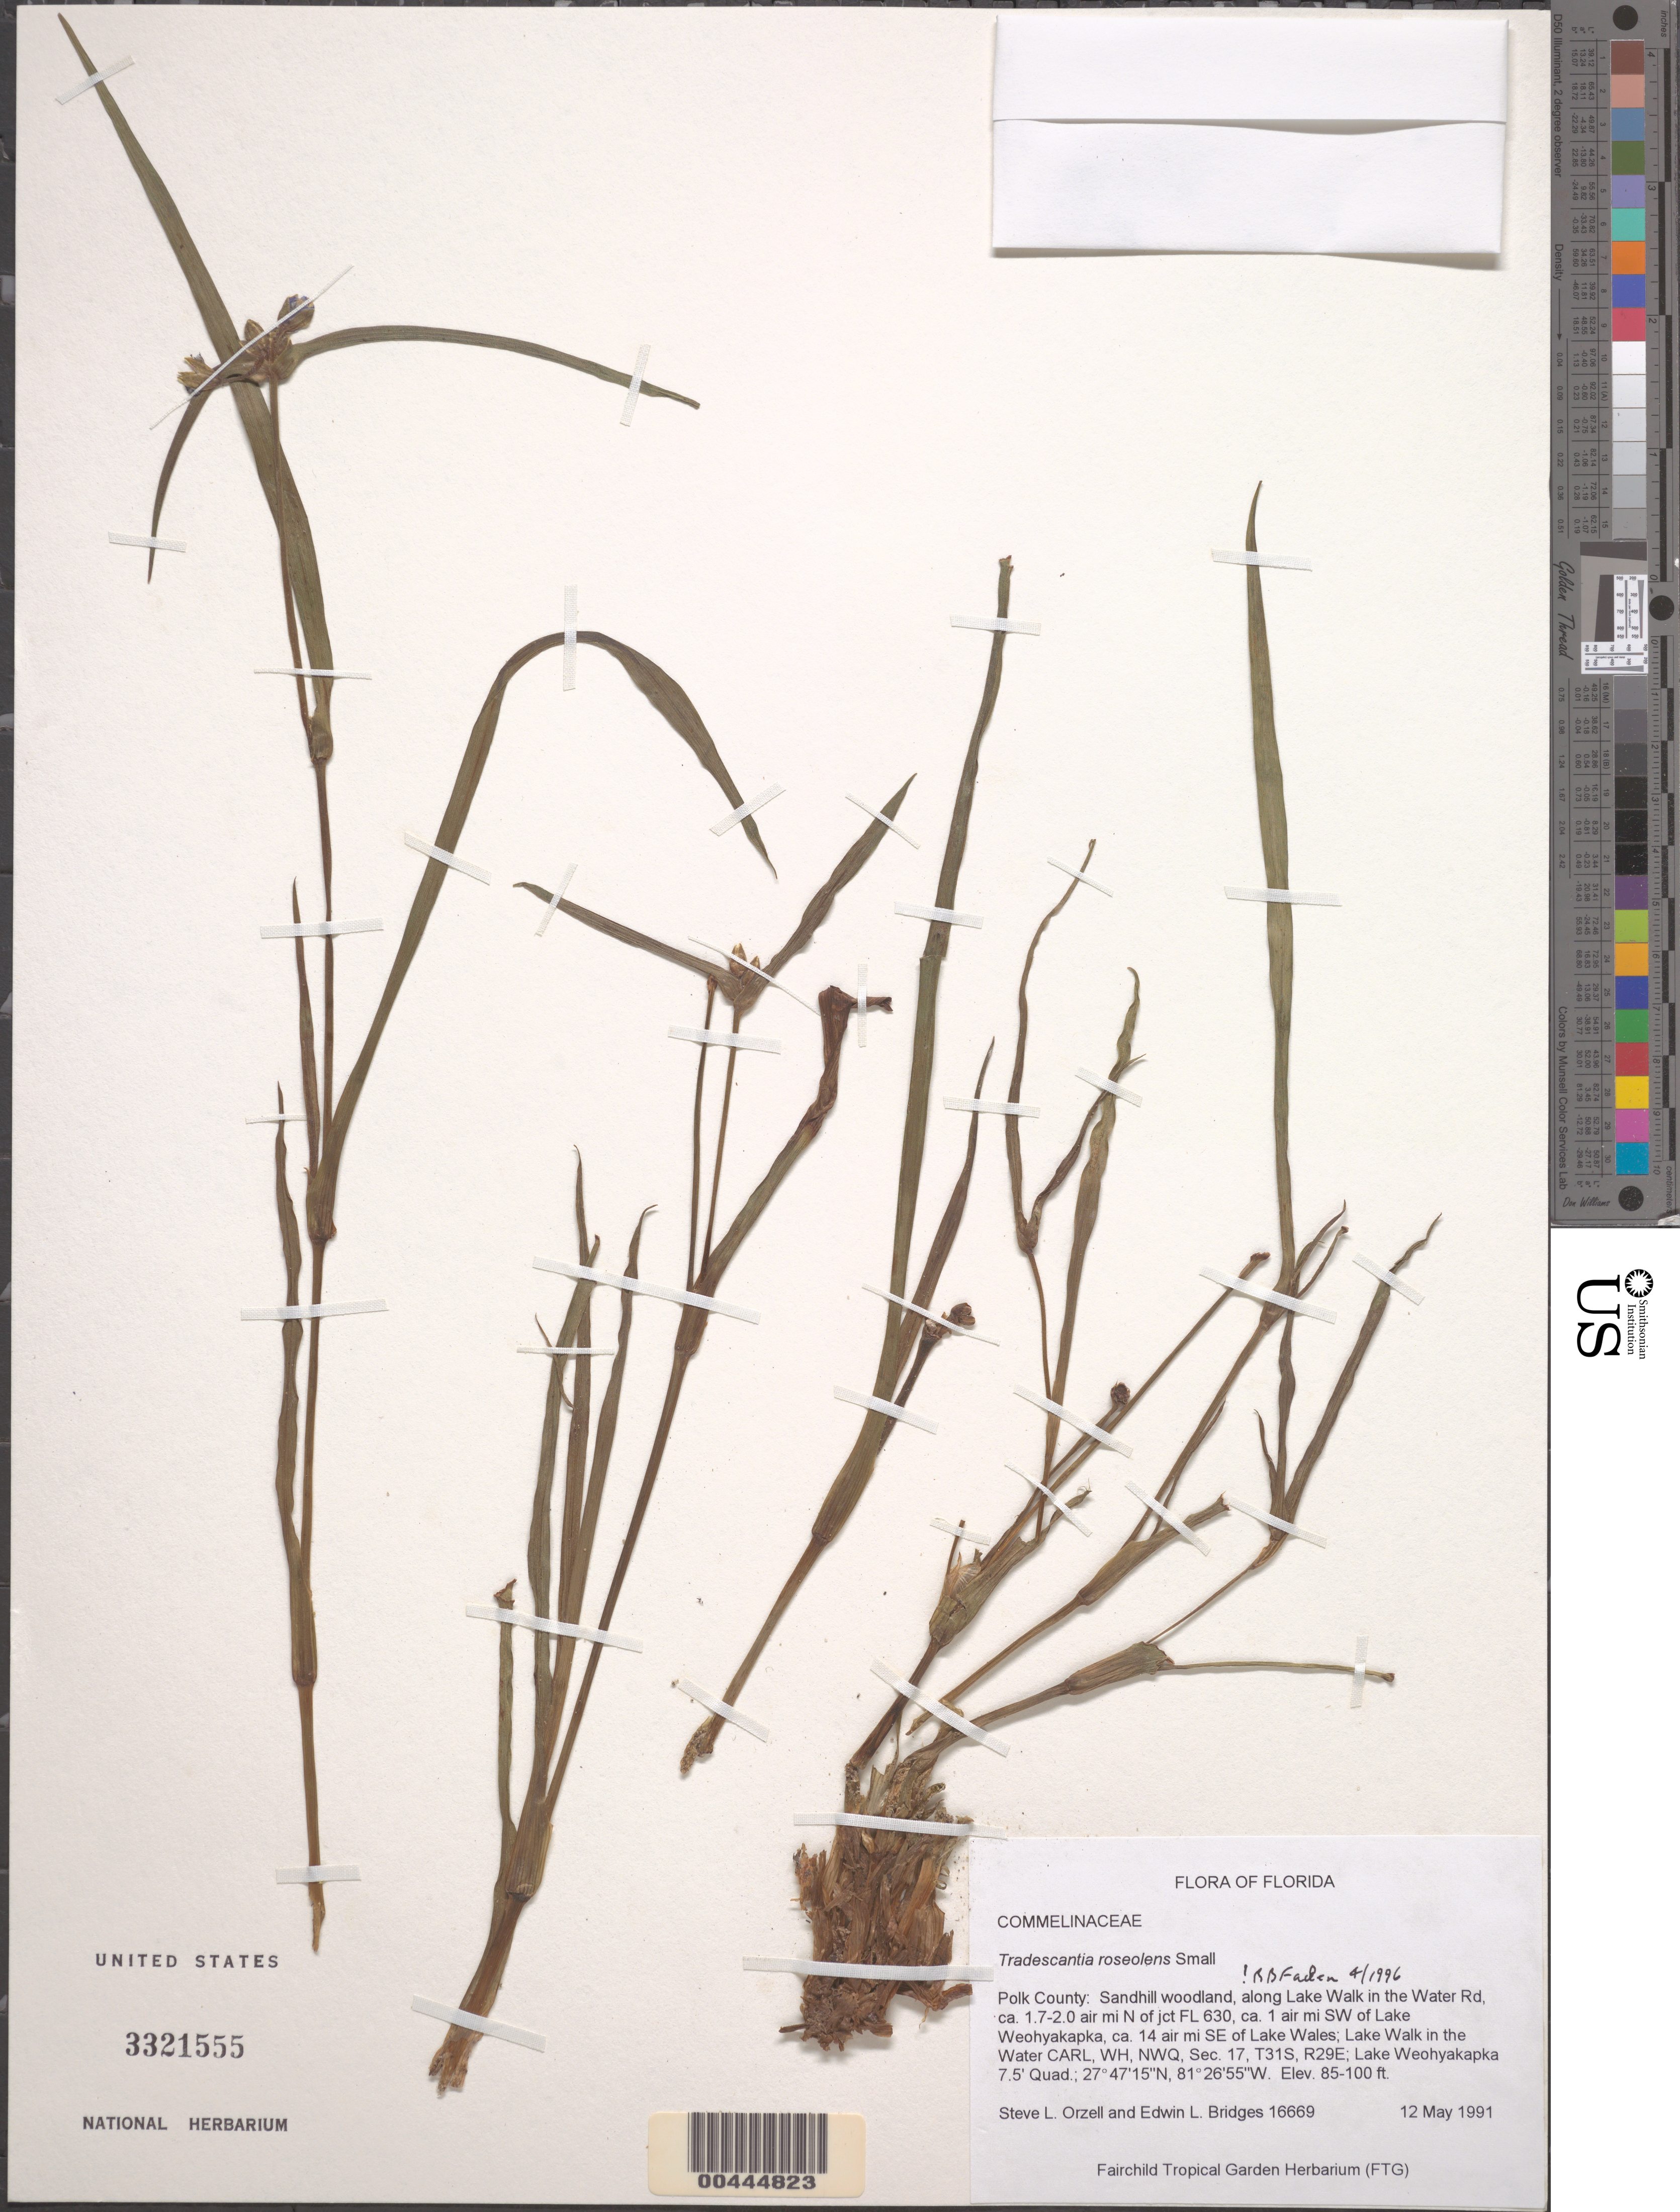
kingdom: Plantae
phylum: Tracheophyta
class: Liliopsida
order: Commelinales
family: Commelinaceae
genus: Tradescantia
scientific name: Tradescantia roseolens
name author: Small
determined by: Faden, Robert B., (US), Smithsonian Institution - National Museum of Natural History (UNITED STATES)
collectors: S. Orzell & E. Bridges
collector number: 16669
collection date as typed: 12 May 1991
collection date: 1991-05-12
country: United States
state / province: Florida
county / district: Polk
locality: Sw of lake weohyakapka, se of lake wales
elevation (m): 26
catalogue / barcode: US 3321555